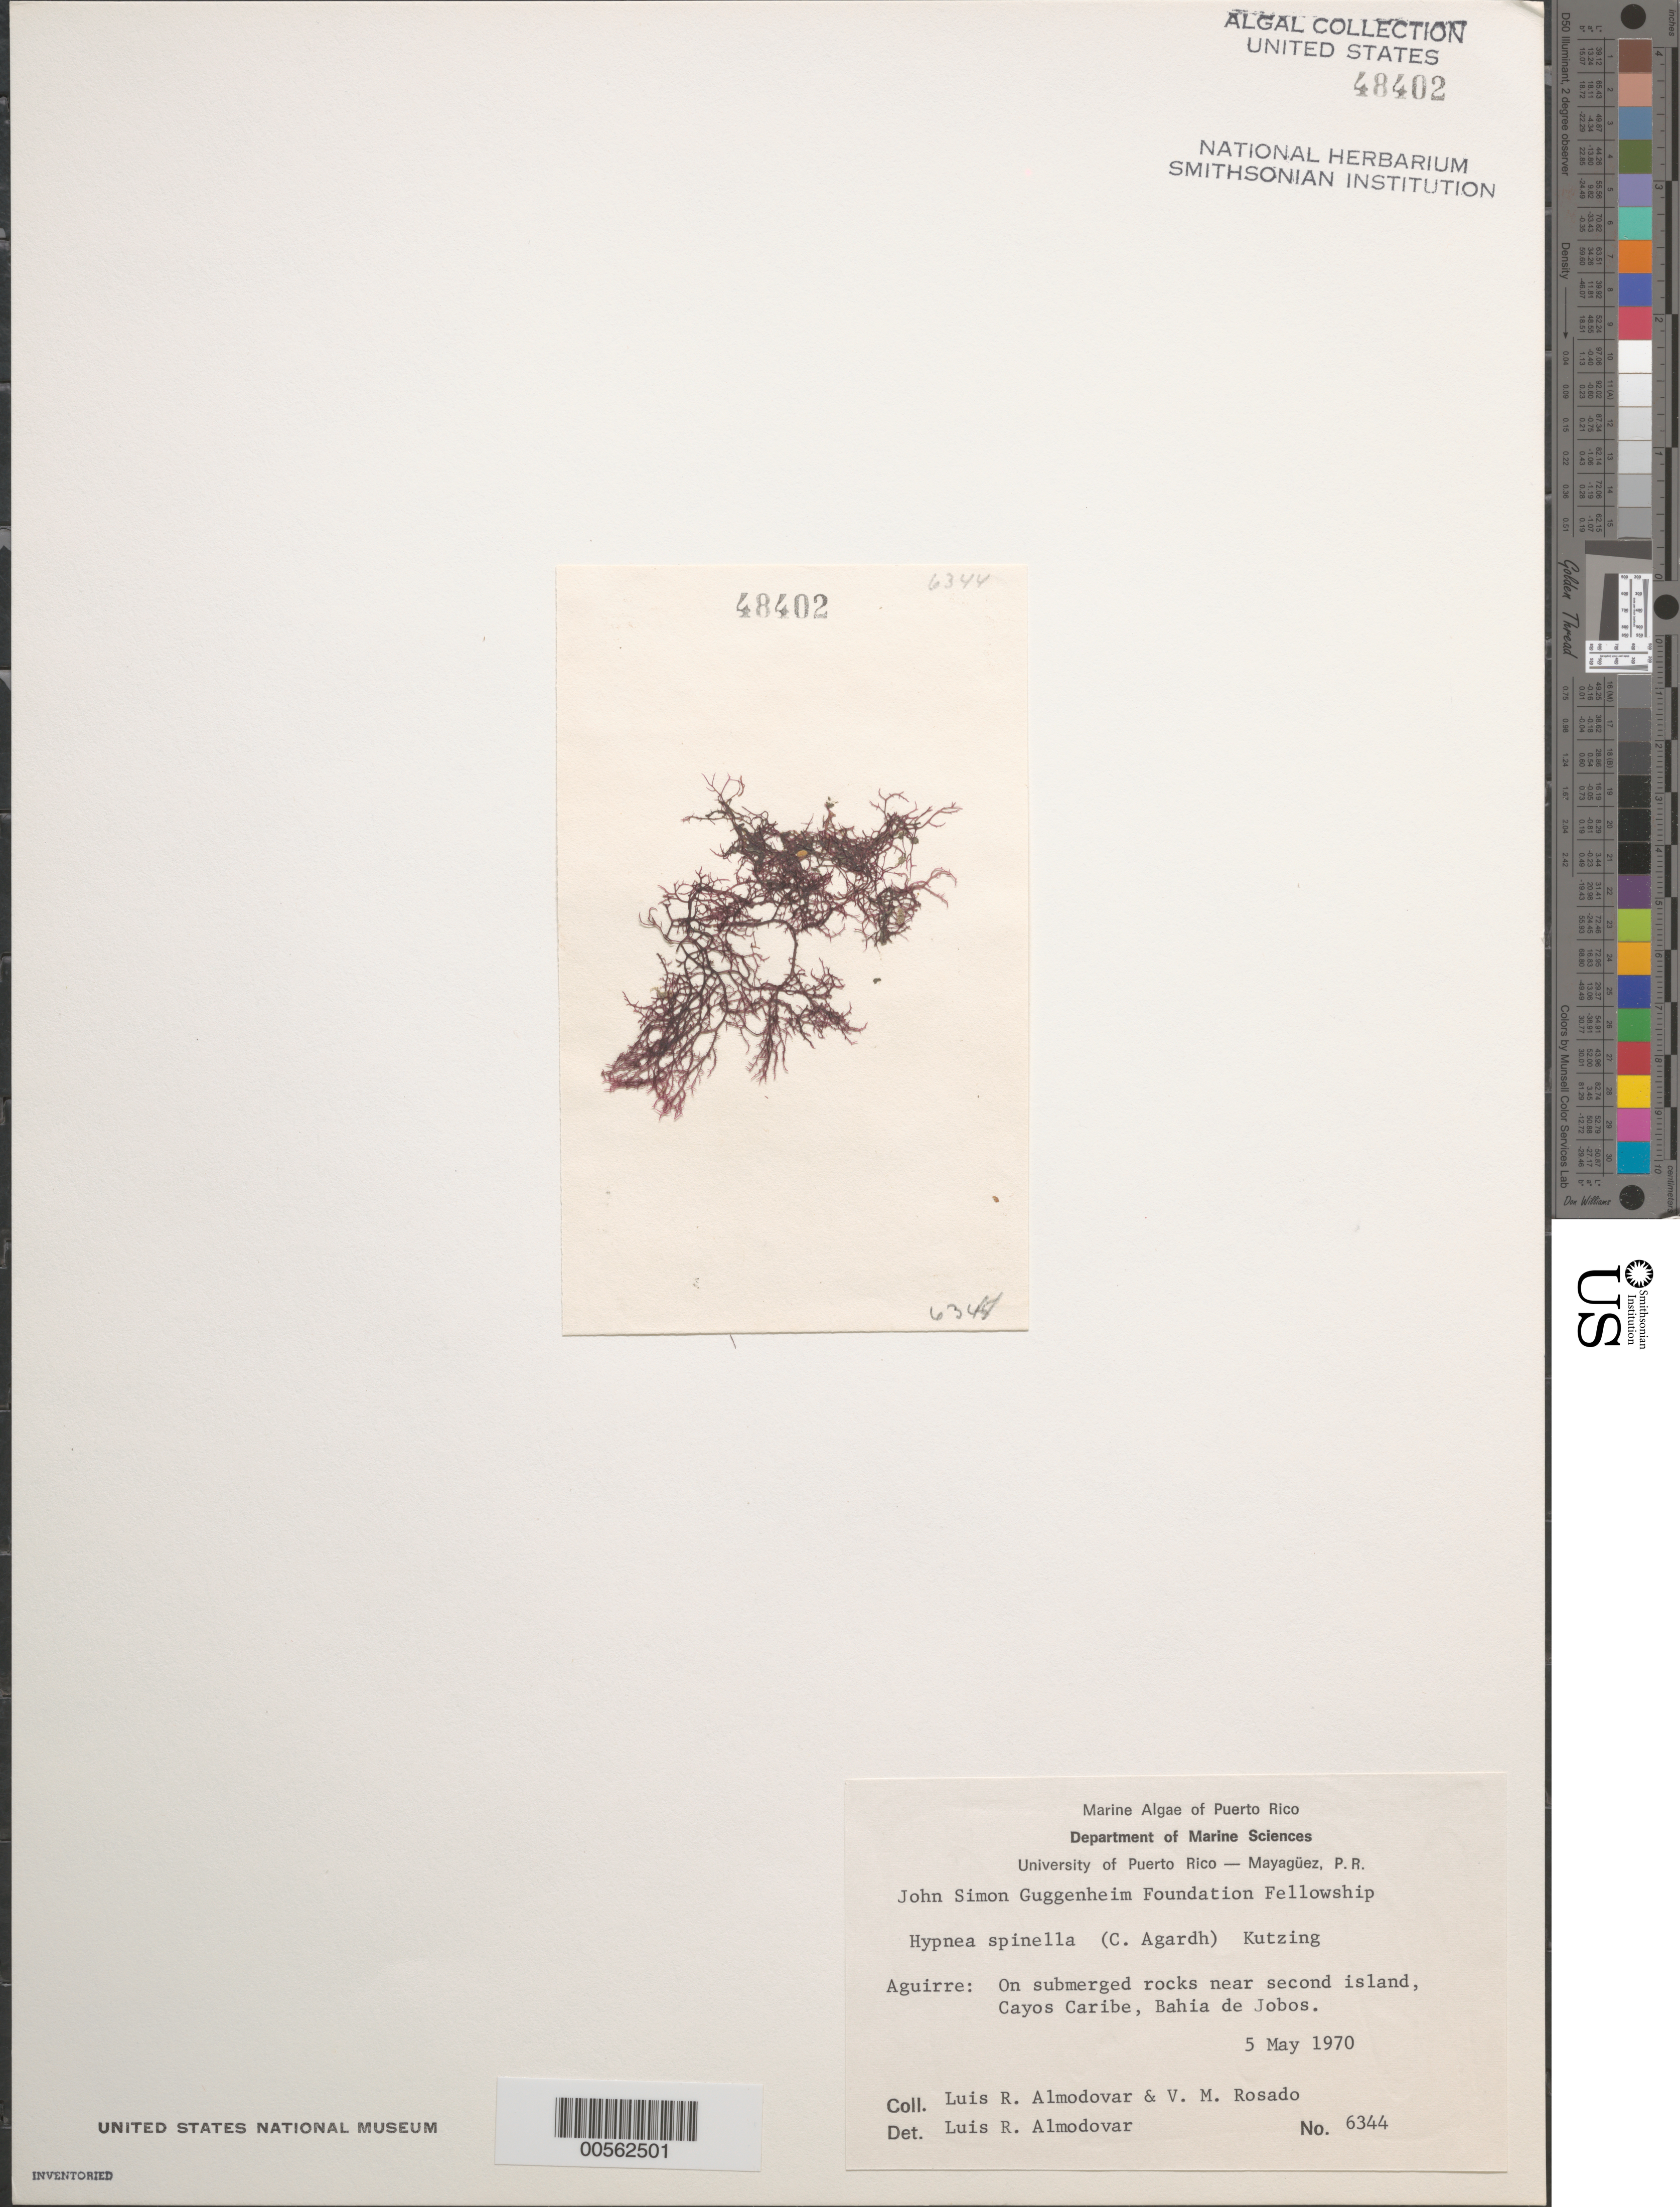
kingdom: Plantae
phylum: Rhodophyta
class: Florideophyceae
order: Gigartinales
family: Cystocloniaceae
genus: Hypnea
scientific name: Hypnea spinella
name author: (C. Agardh) Kütz.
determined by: Almodovar, L. R.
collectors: L. Almodovar & V. Rosado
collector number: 6344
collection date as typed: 05 May 1970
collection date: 1970-05-05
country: Puerto Rico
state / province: Guayama / Salinas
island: Cayos Caribe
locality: Aguirre, Bahia de Jobos, near 2nd island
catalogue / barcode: US 48402